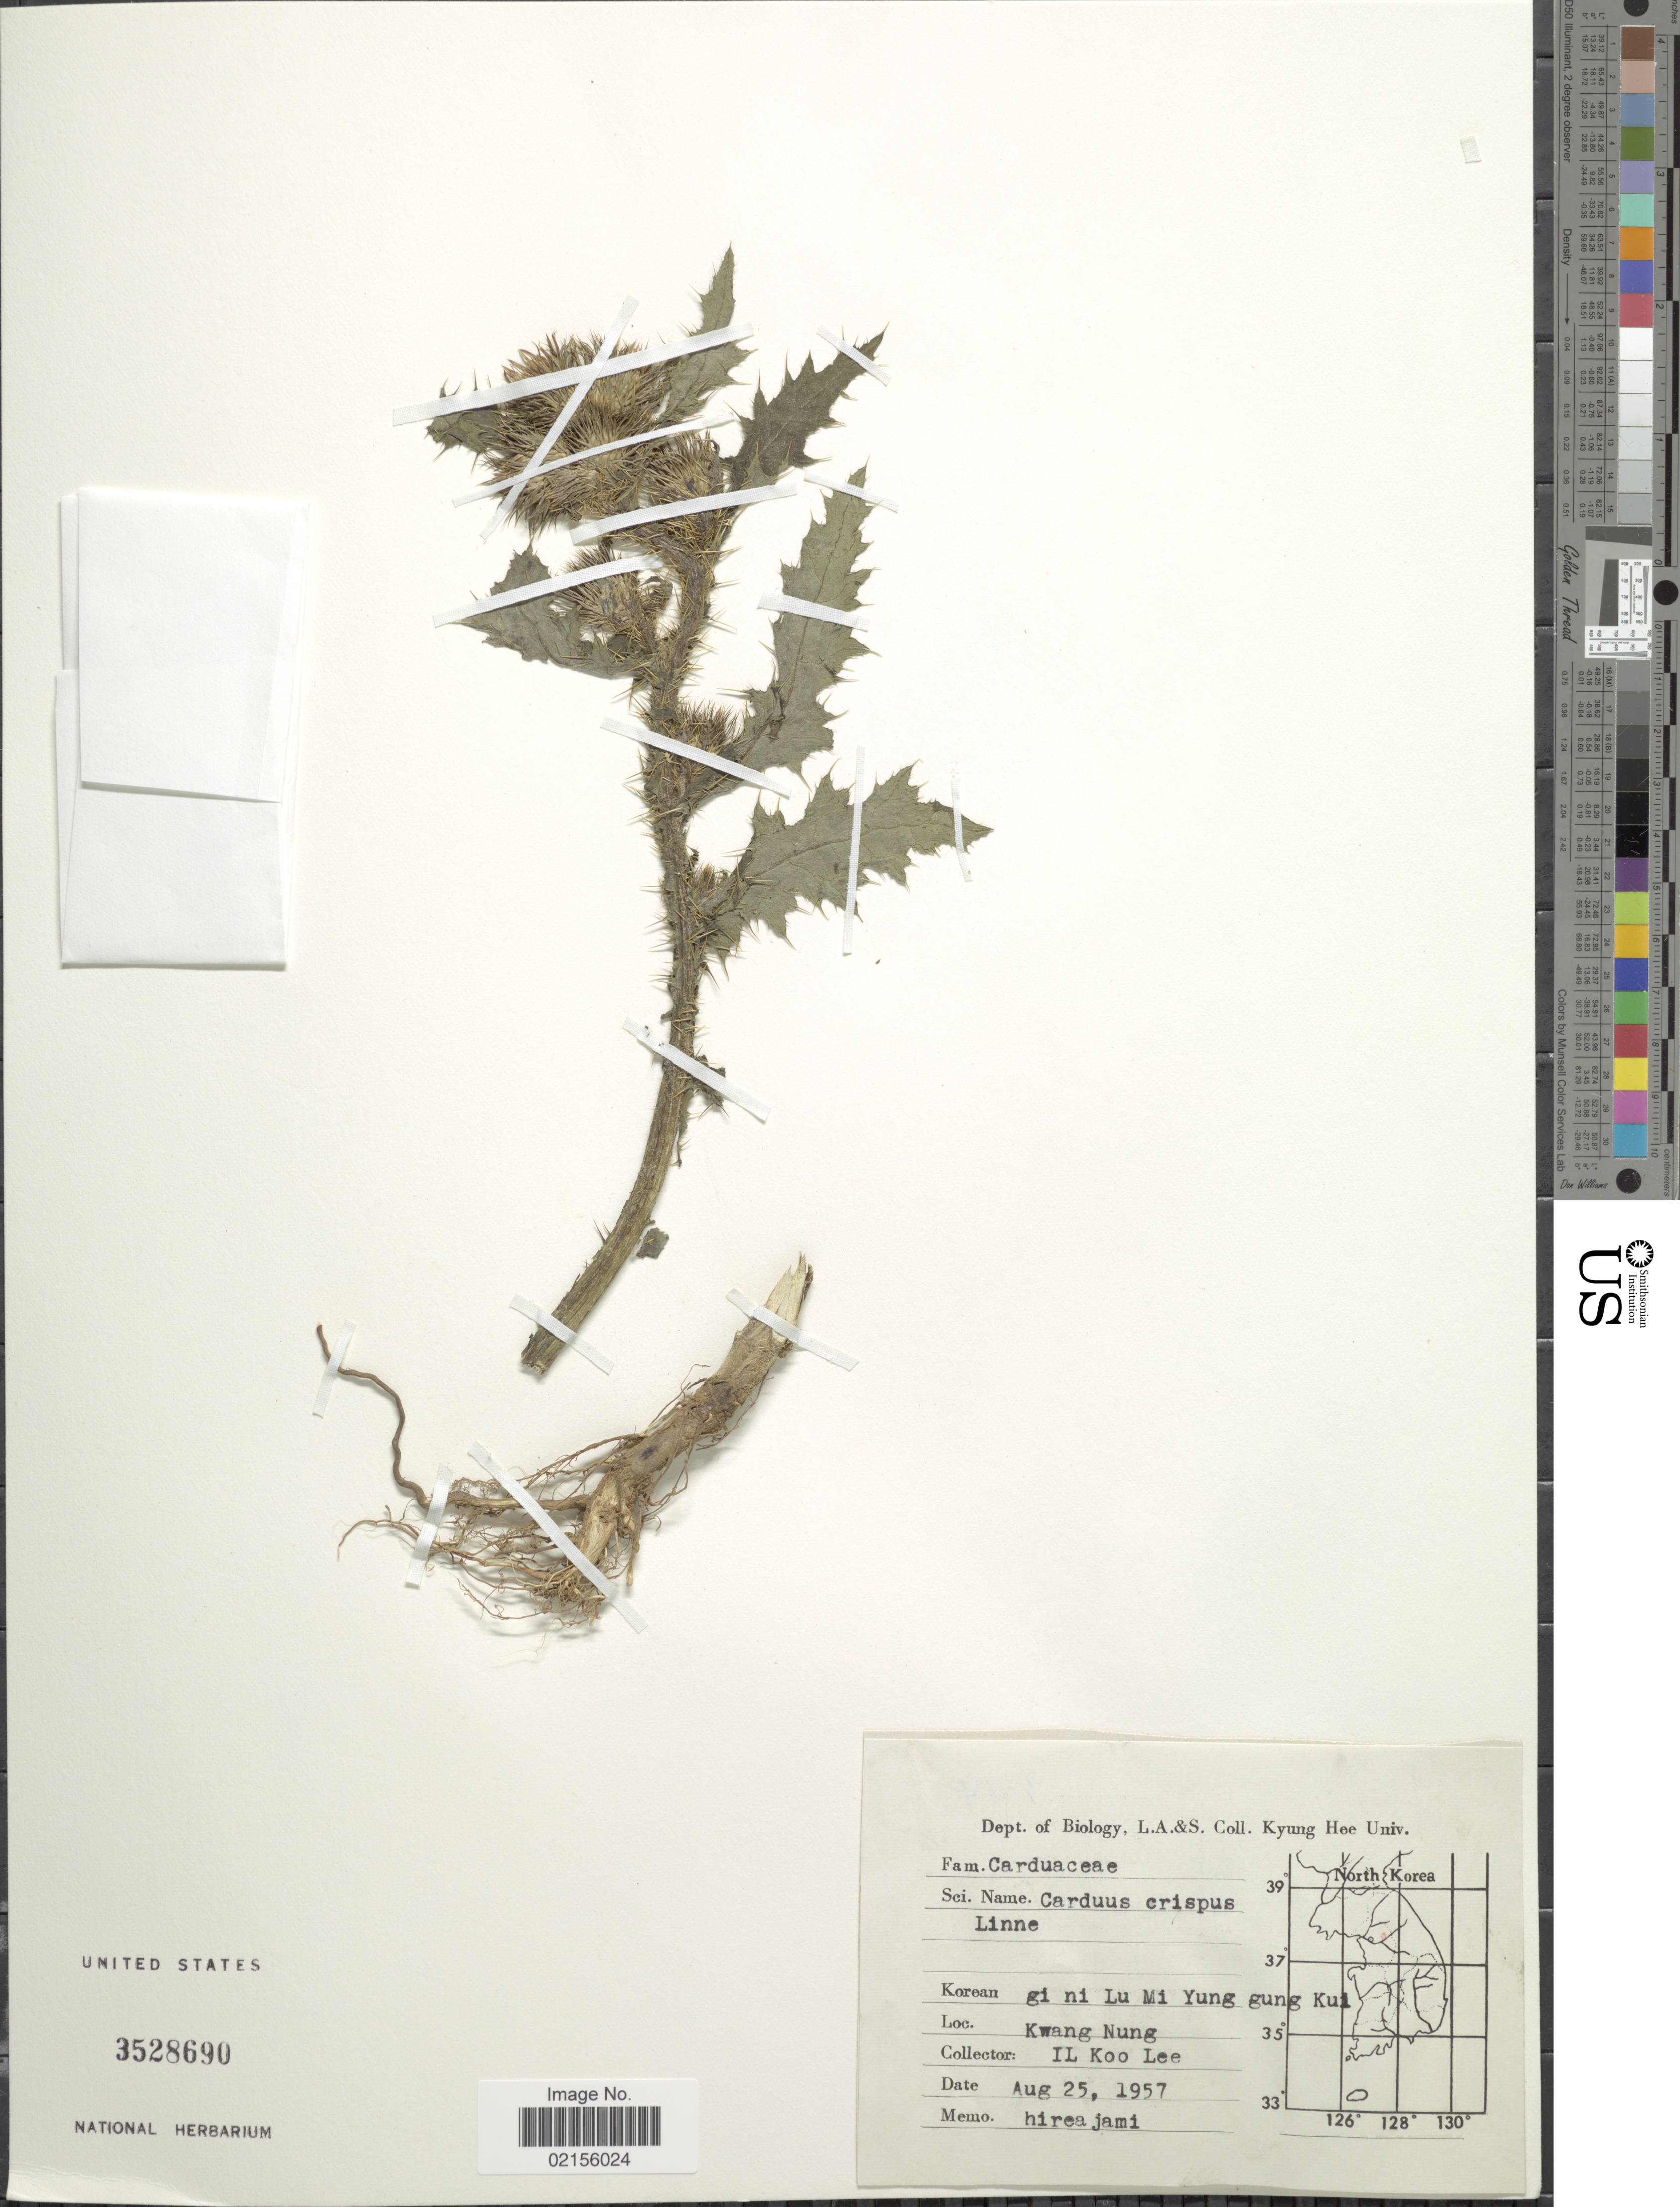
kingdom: Plantae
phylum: Tracheophyta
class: Magnoliopsida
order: Asterales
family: Asteraceae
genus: Carduus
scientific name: Carduus crispus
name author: L.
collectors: I. Lee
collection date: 1957-08-25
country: South Korea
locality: Kwang Nung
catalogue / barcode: US 3528690